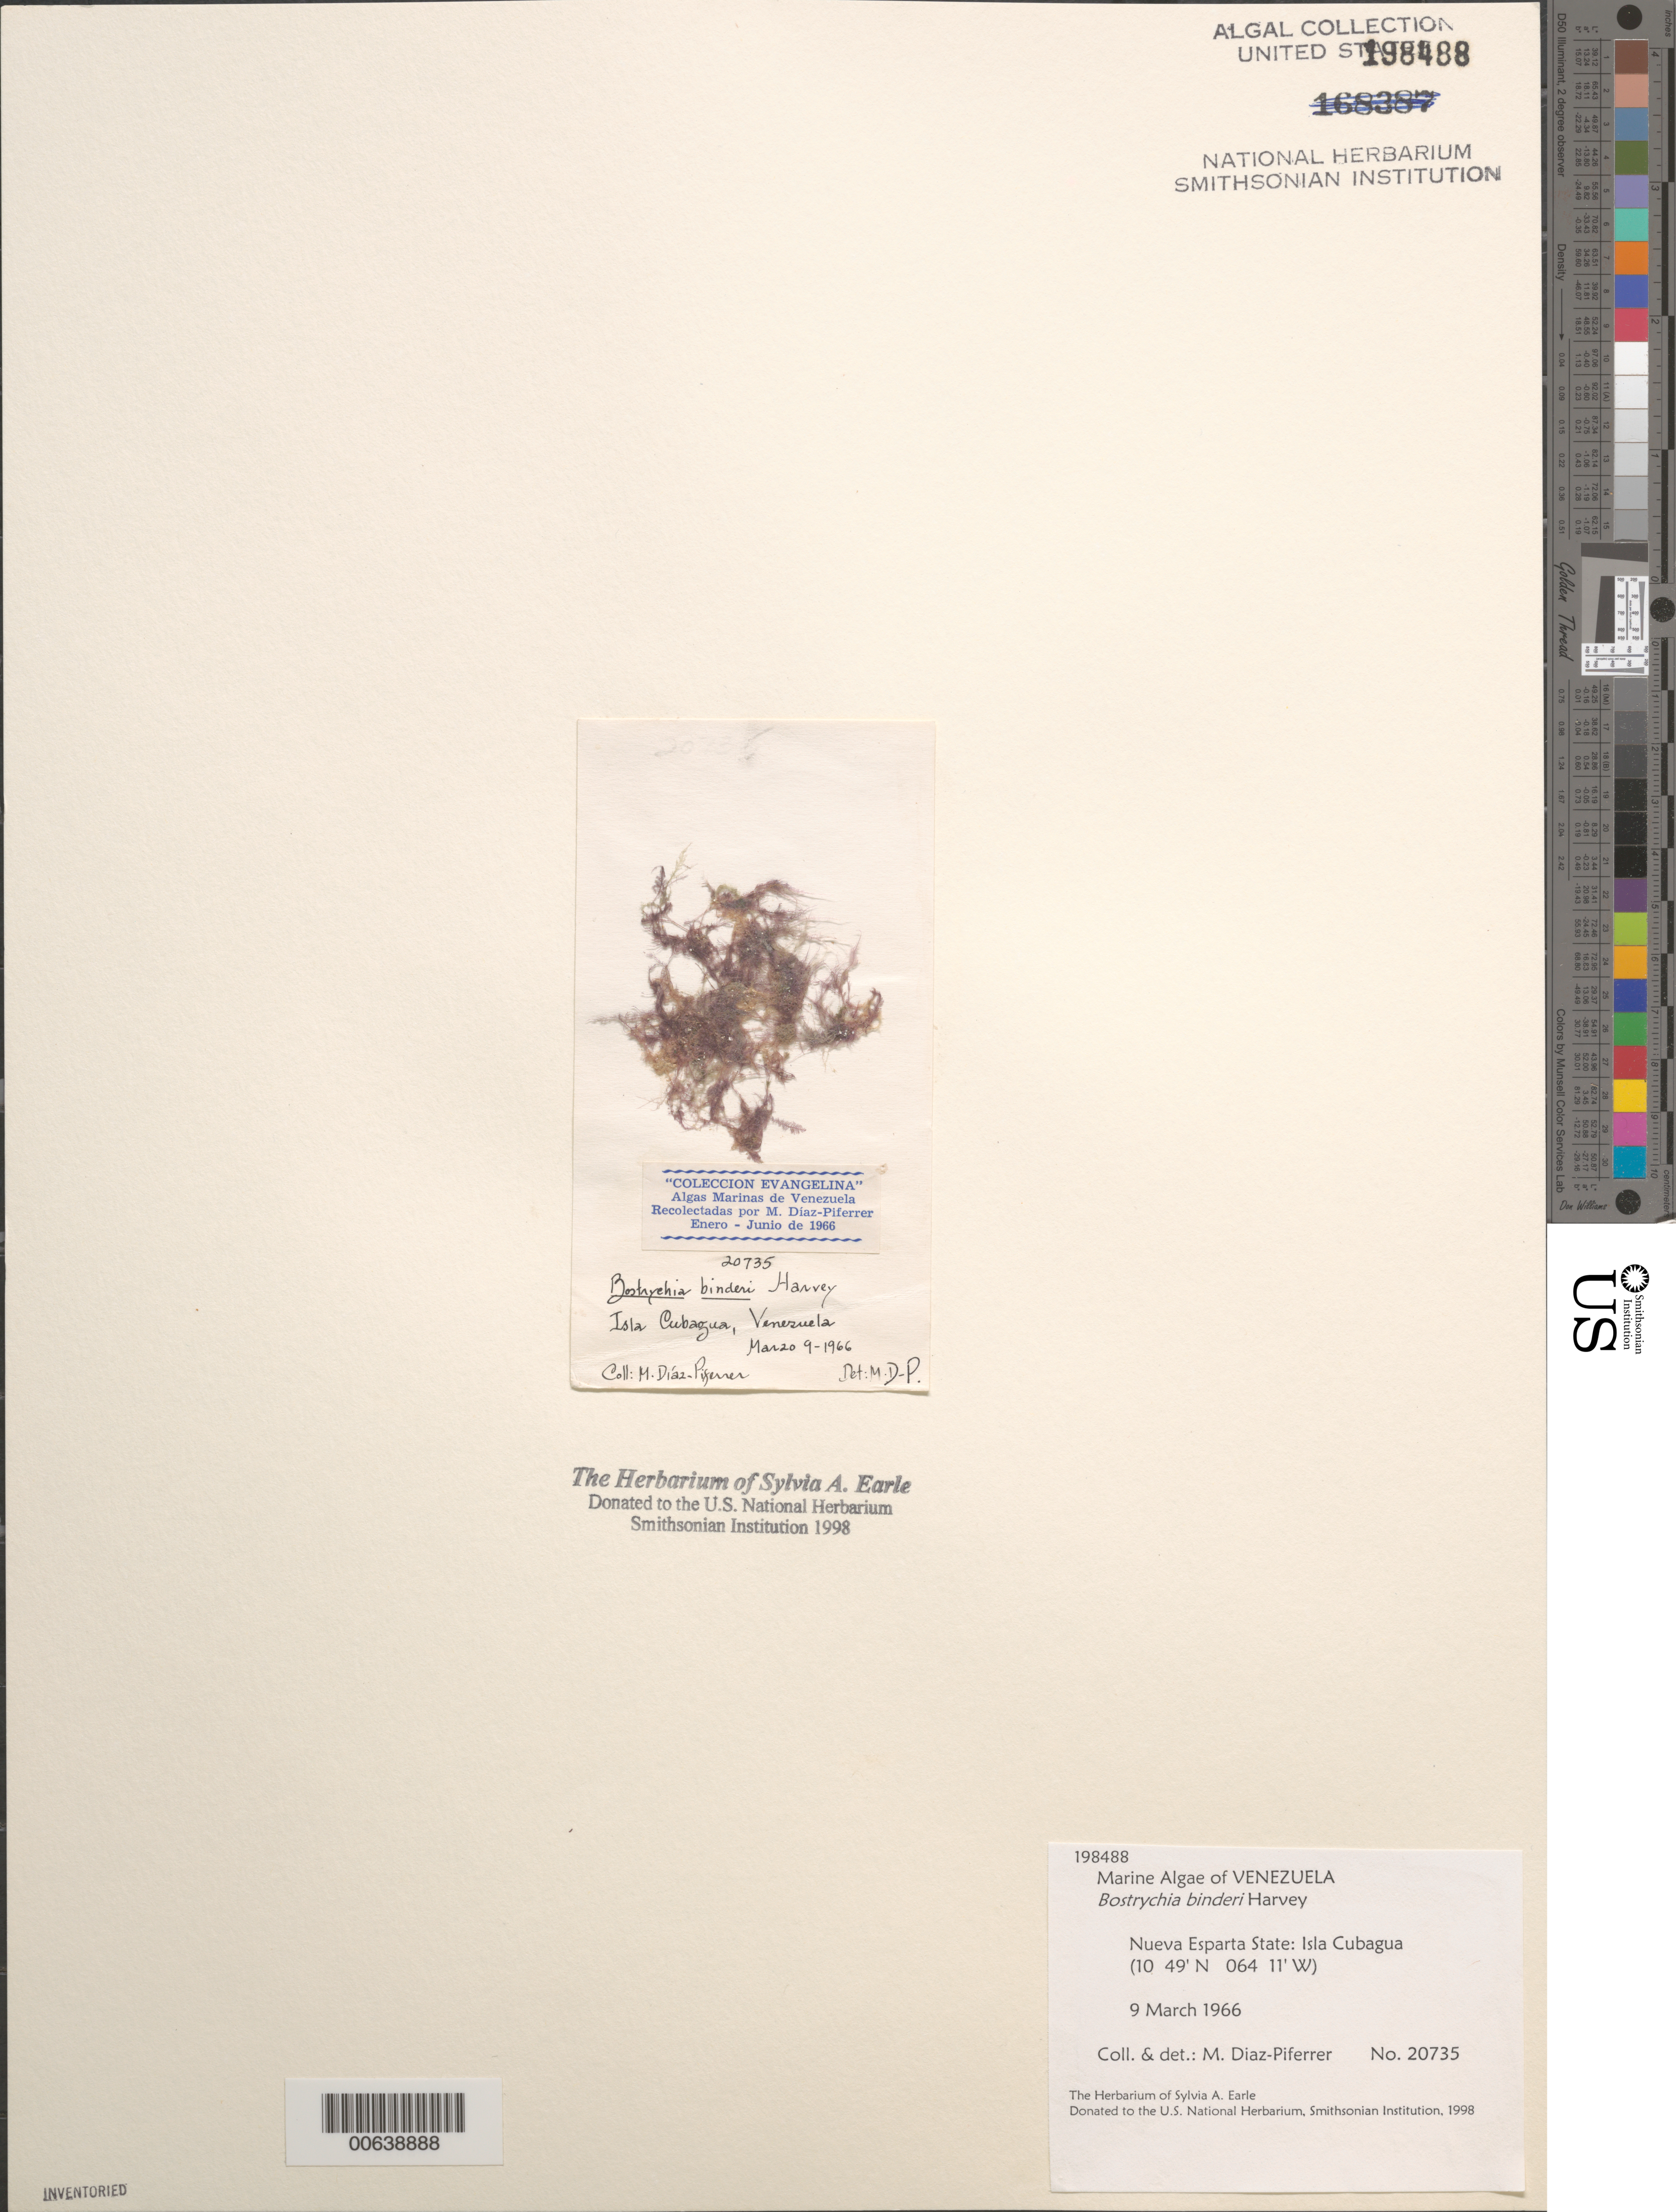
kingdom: Plantae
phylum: Rhodophyta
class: Florideophyceae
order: Ceramiales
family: Rhodomelaceae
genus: Bostrychia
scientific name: Bostrychia binderi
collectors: M. Diaz-Piferrer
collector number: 20735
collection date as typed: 09 Mar 1966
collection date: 1966-03-09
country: Venezuela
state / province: Nueva Esparta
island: Cubagua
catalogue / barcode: US 198488